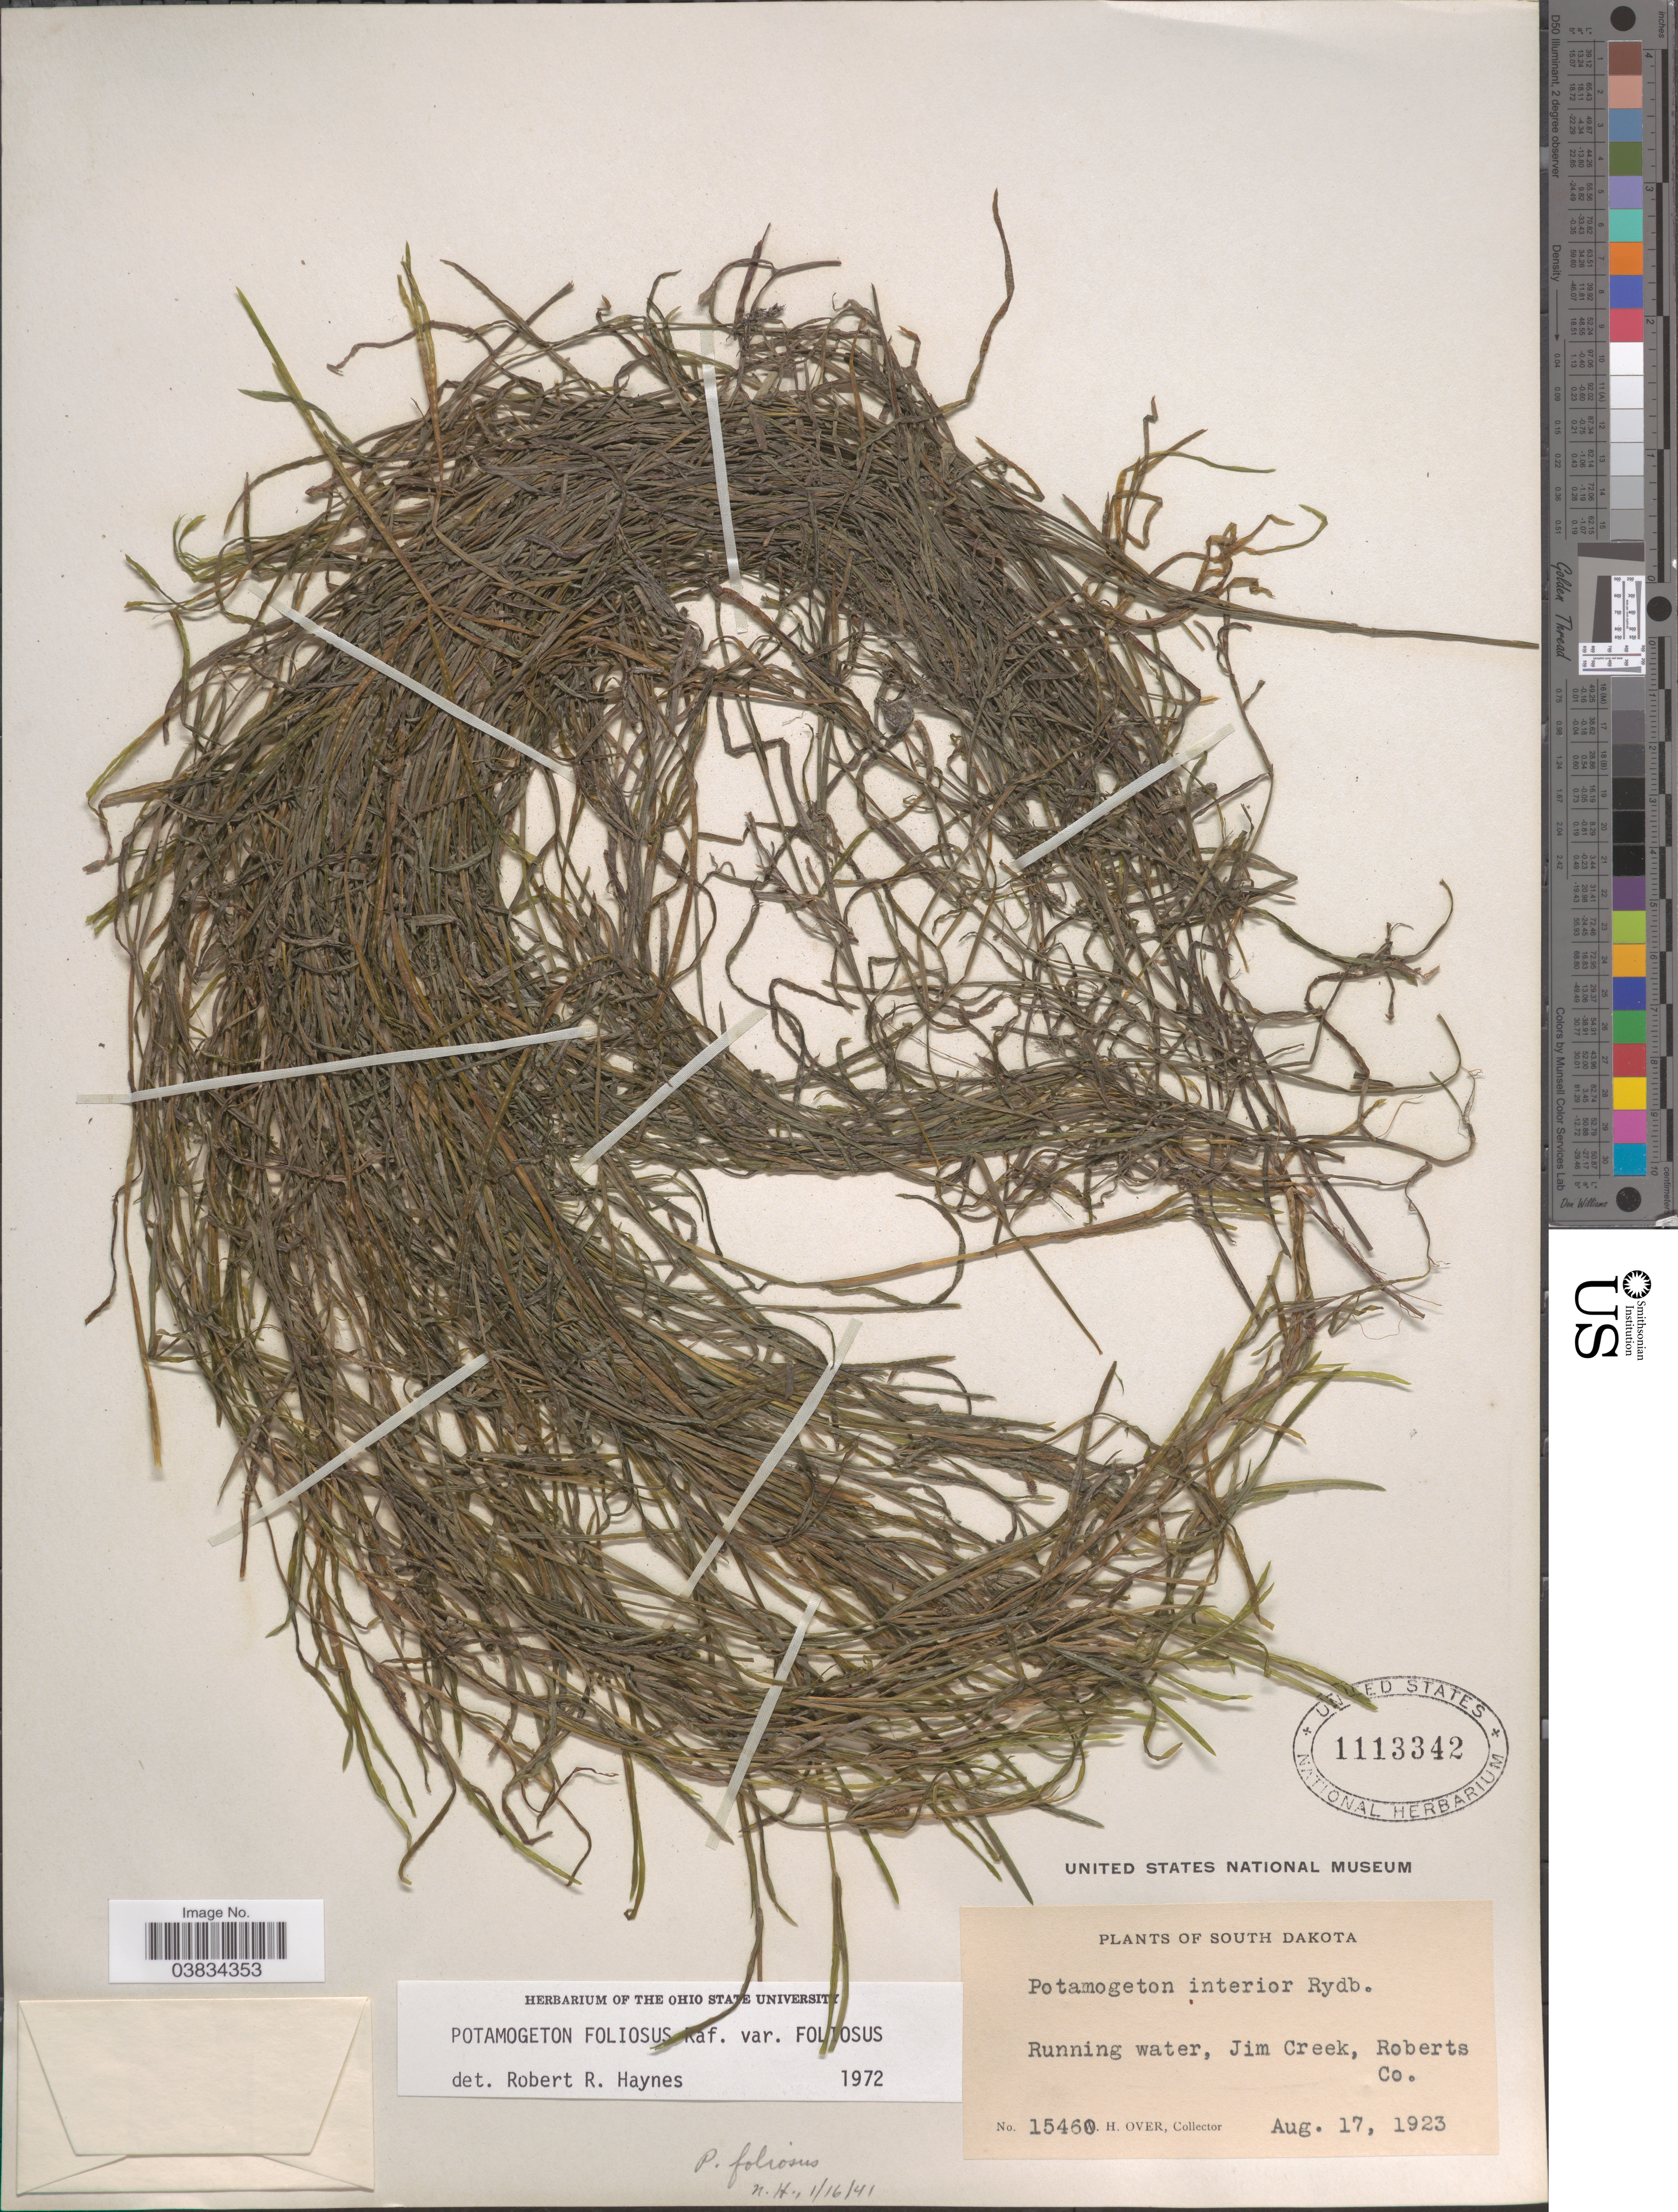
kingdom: Plantae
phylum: Tracheophyta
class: Liliopsida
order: Alismatales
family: Potamogetonaceae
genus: Potamogeton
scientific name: Potamogeton foliosus var. foliosus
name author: Raf.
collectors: H. Over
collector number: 15460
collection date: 1923-08-17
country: United States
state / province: South Dakota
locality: Running water, Jim Creek, Roberts Co.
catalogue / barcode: US 1113342